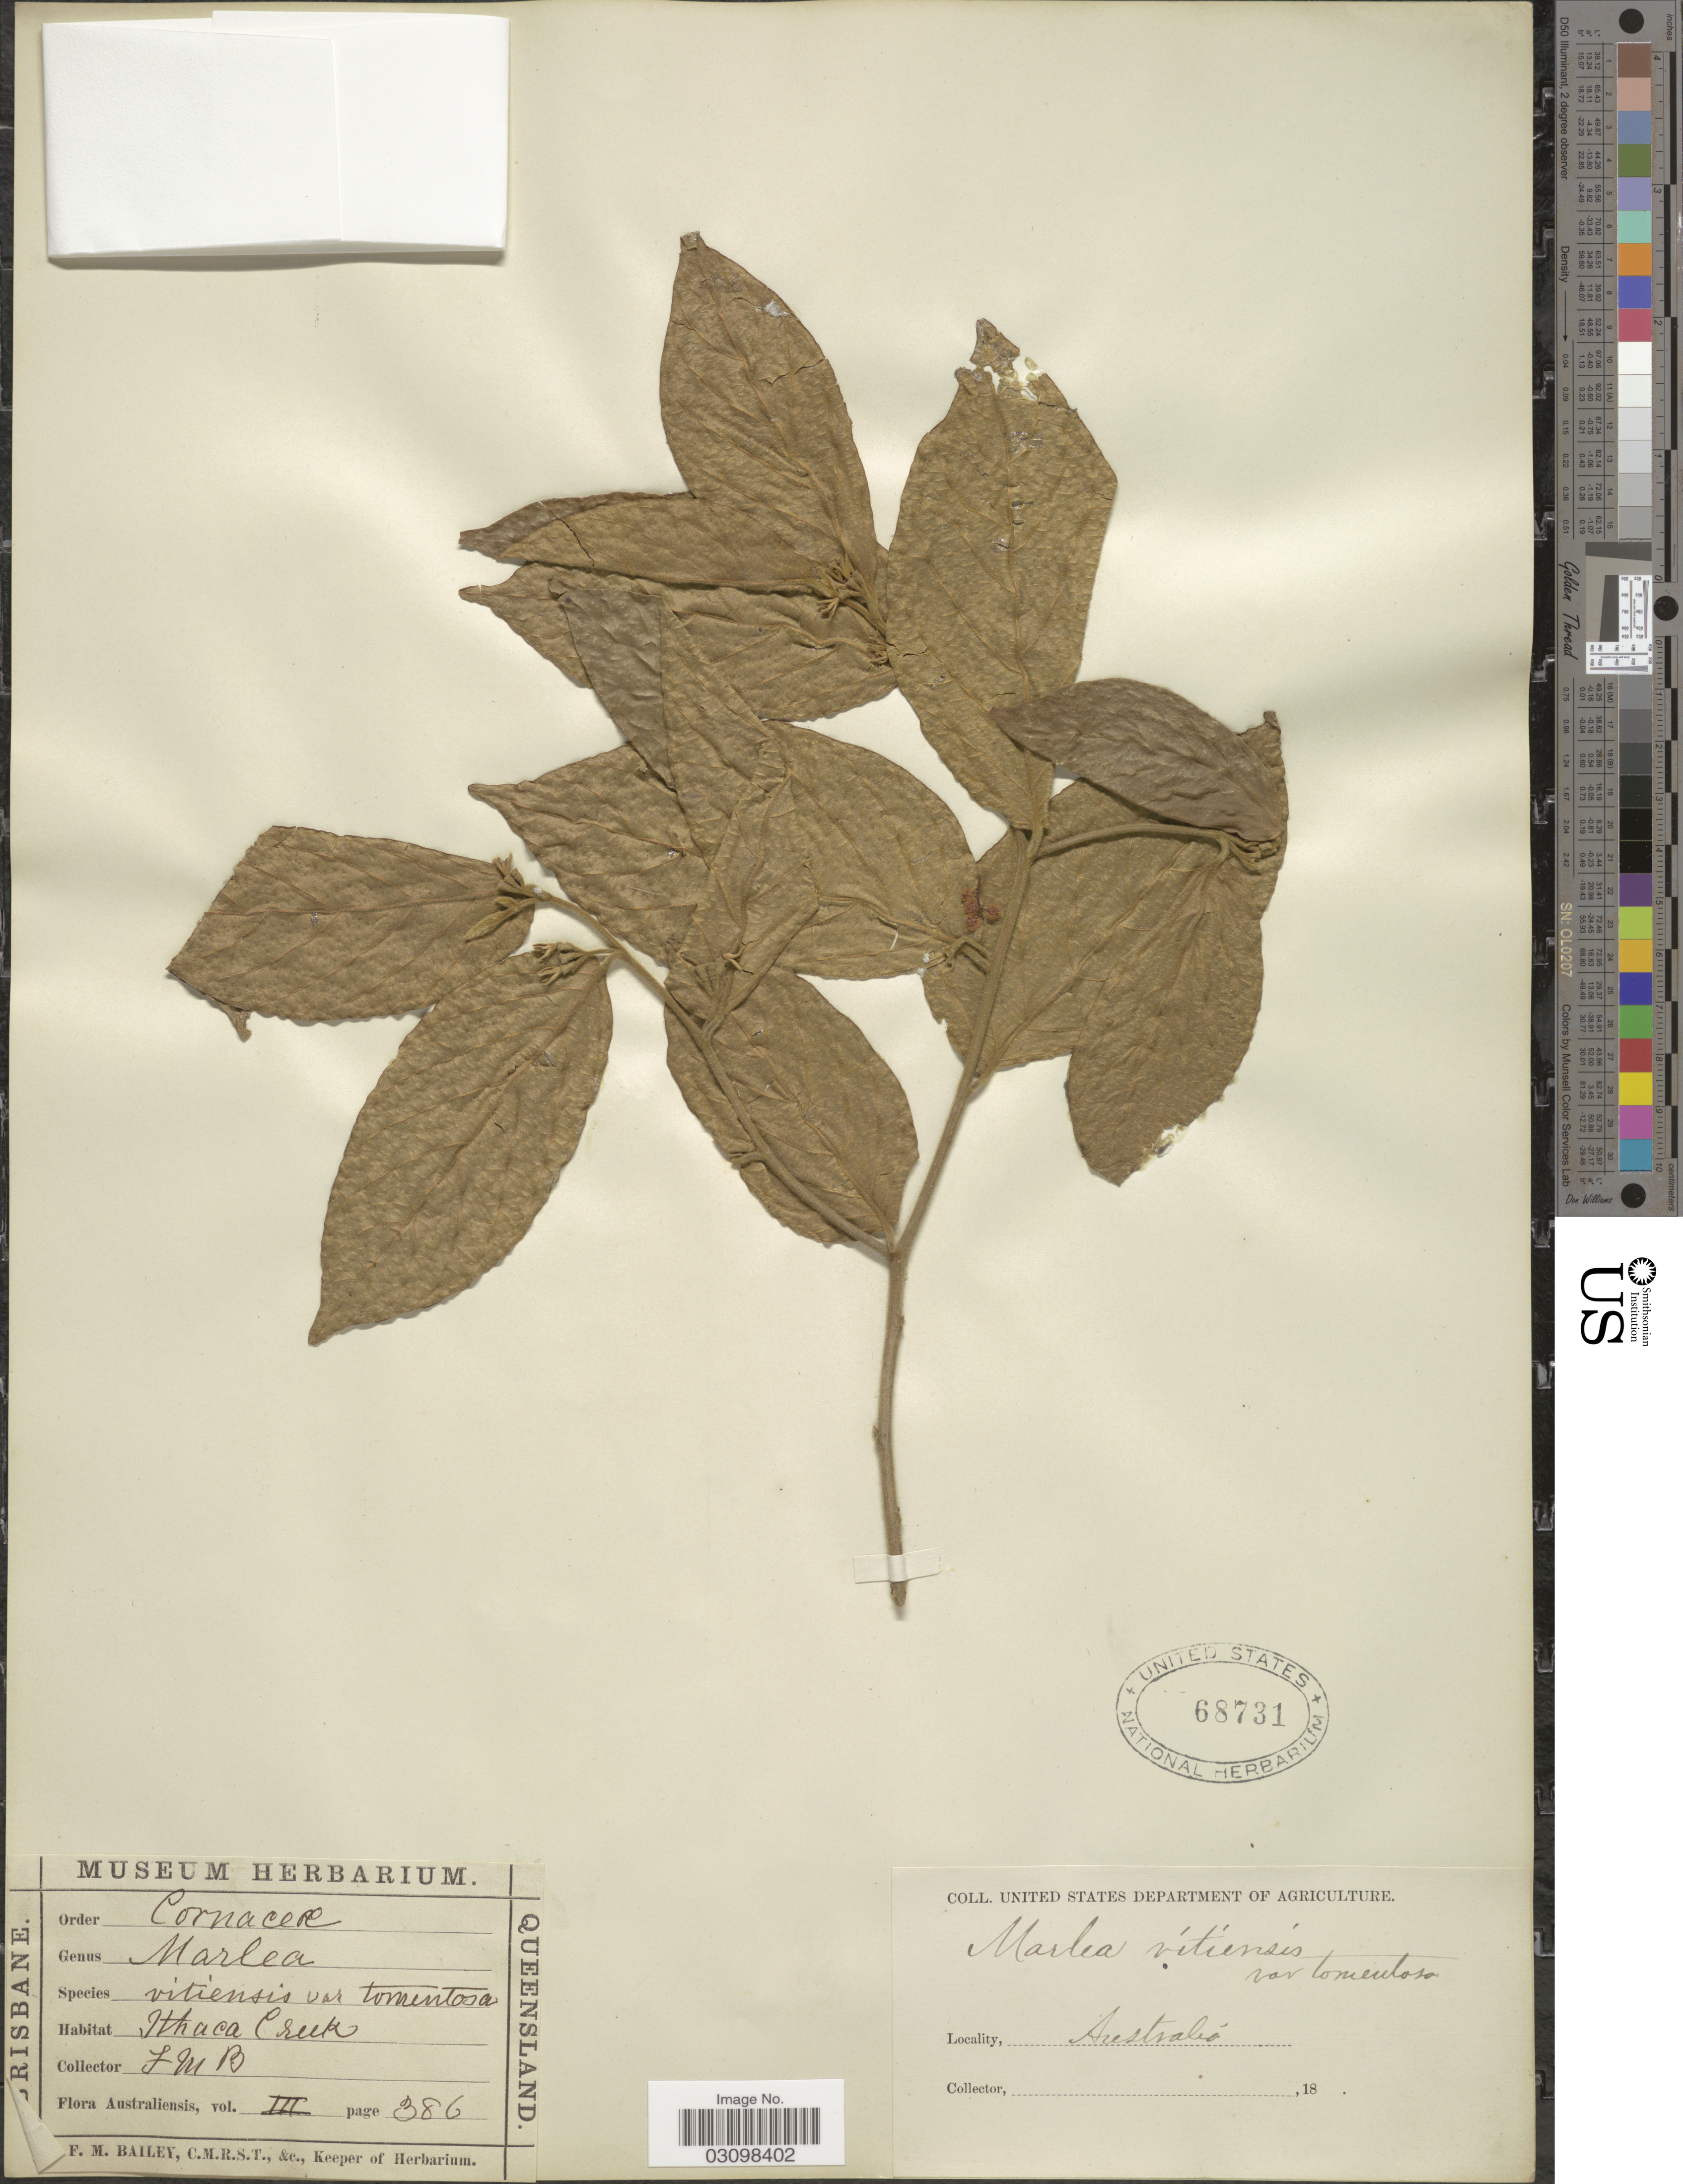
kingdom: Plantae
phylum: Tracheophyta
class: Magnoliopsida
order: Cornales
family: Cornaceae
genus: Alangium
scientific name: Alangium vitiense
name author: (A. Gray) Baill. ex Harms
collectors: F. M. Bailey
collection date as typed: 18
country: Australia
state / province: Queensland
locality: Ithaca Creek.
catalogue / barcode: US 68731